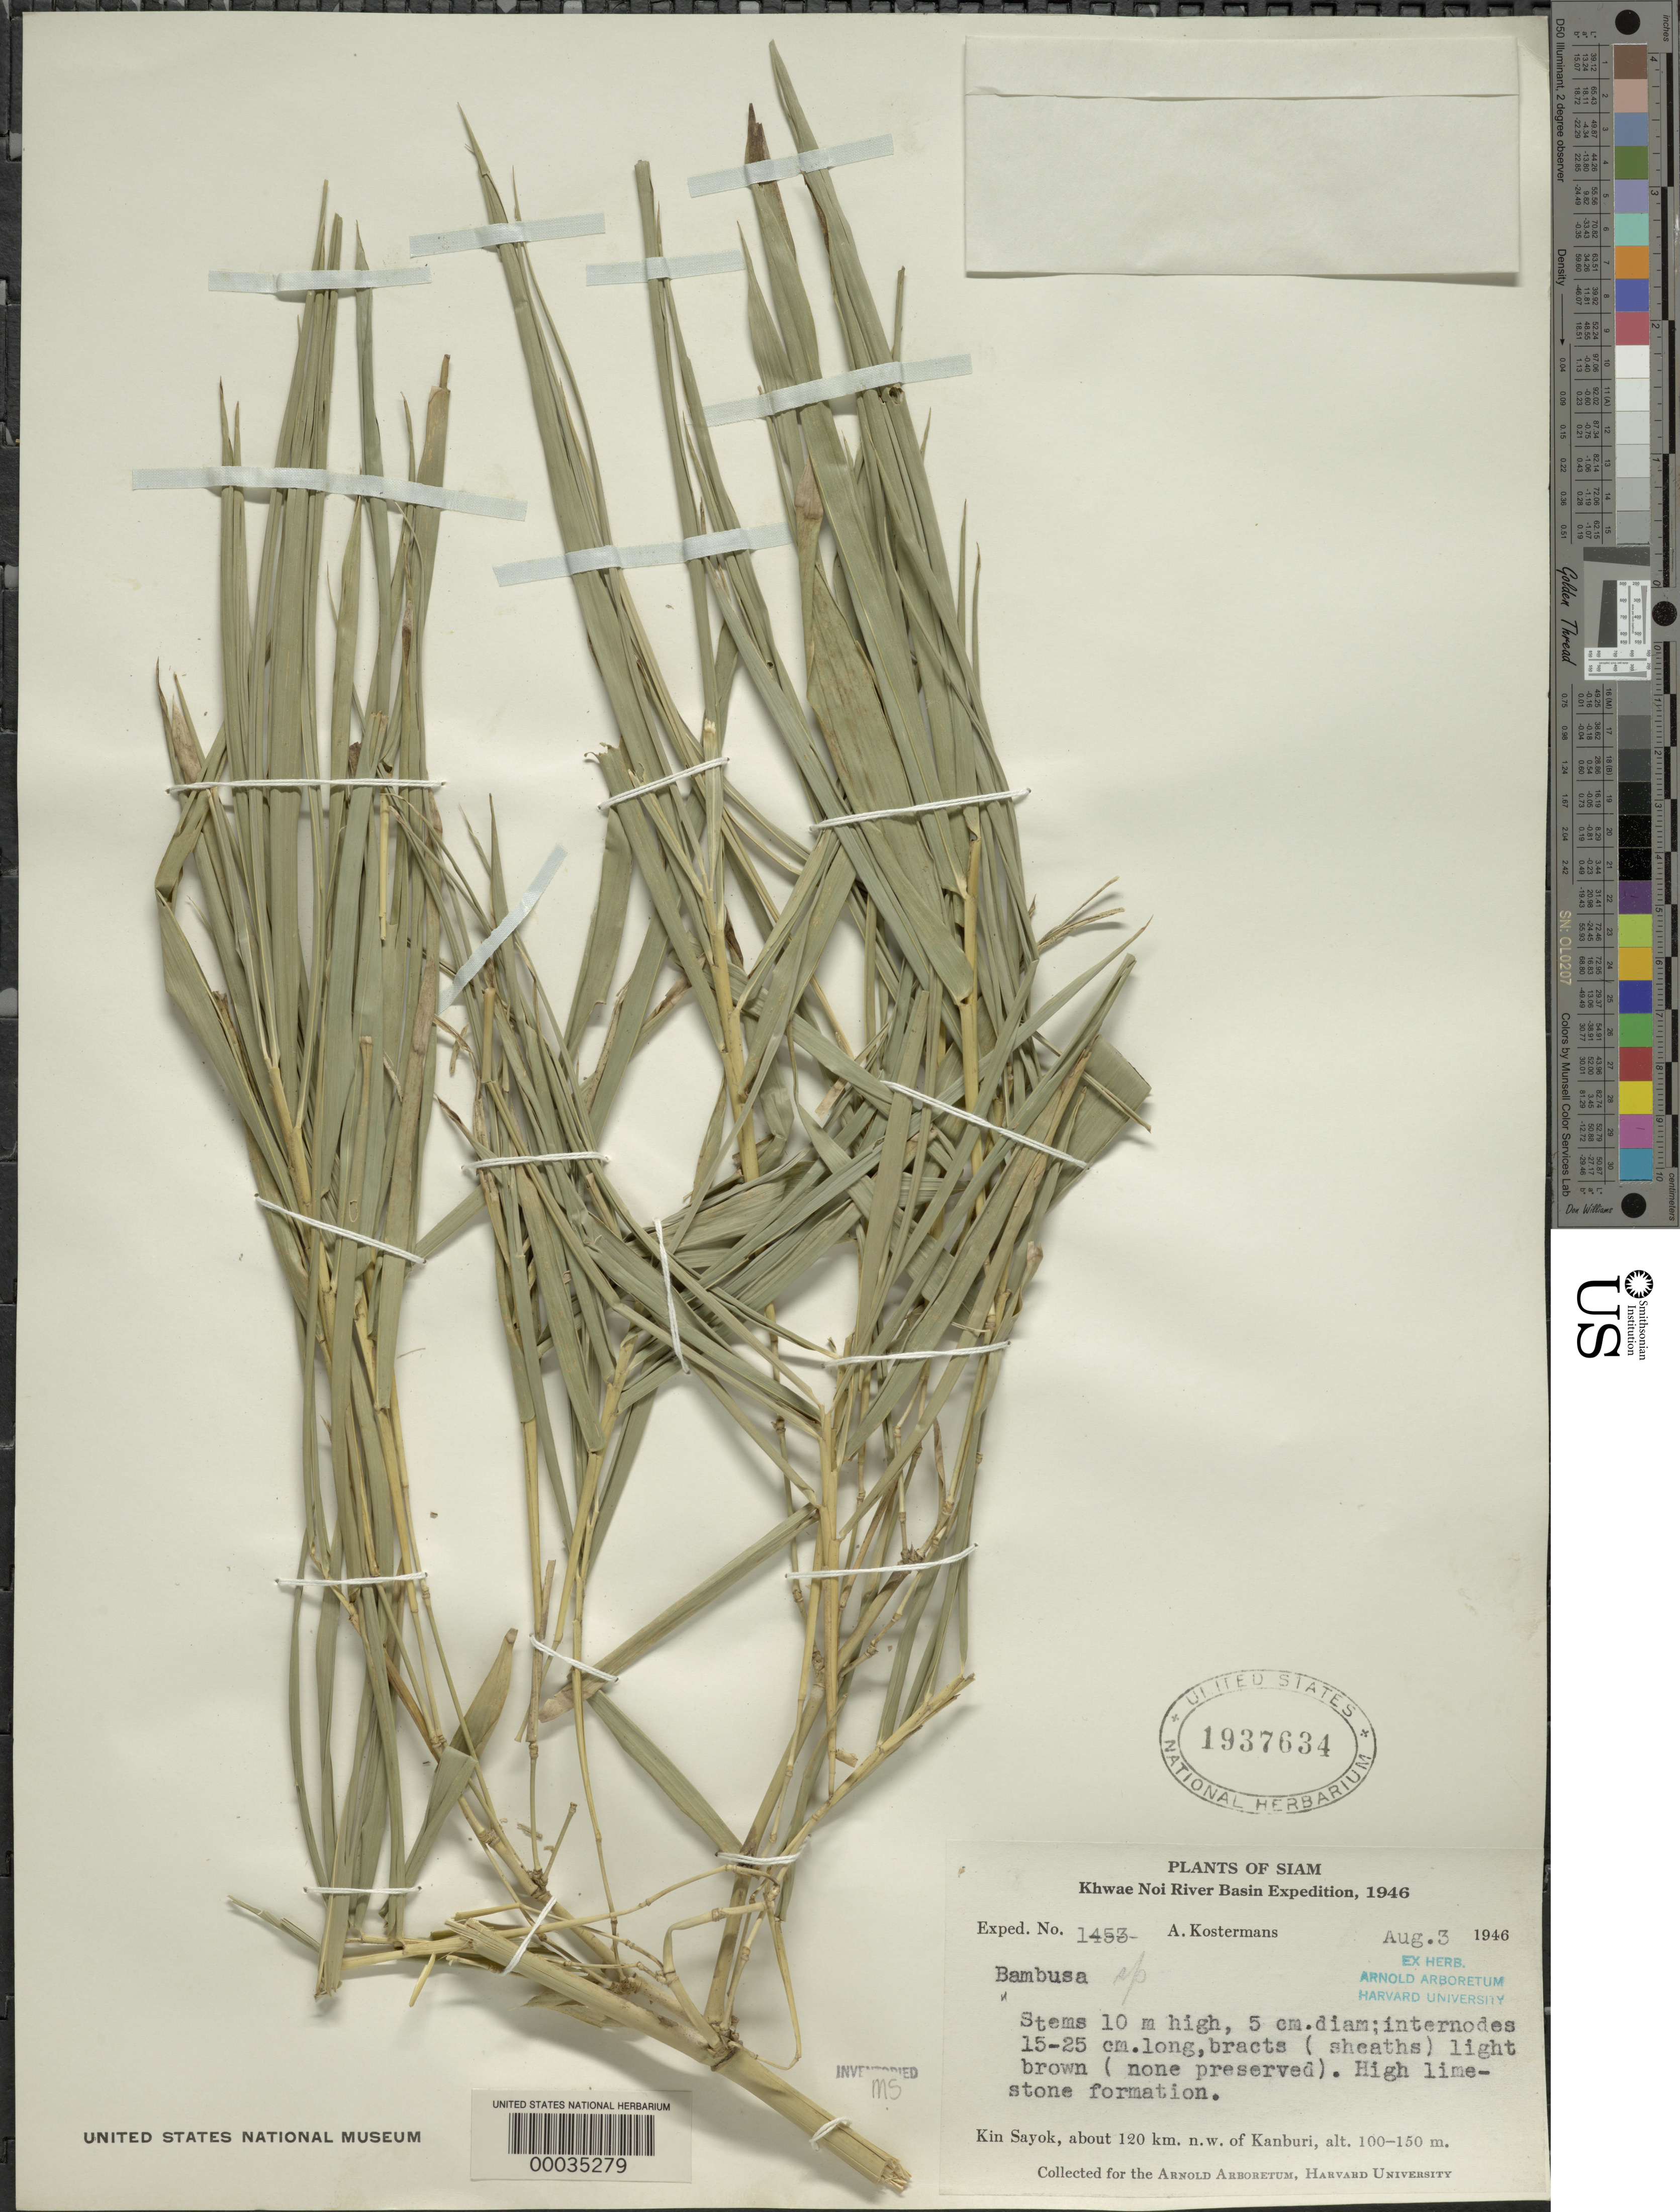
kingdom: Plantae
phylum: Tracheophyta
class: Liliopsida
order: Poales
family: Poaceae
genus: Bambusa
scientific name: Bambusa sp.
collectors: A. J. G. Kostermans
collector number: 1453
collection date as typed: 03 Aug 1946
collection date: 1946-08-03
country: Thailand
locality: Plants of siam, kin sayok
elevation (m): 100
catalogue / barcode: US 1937634